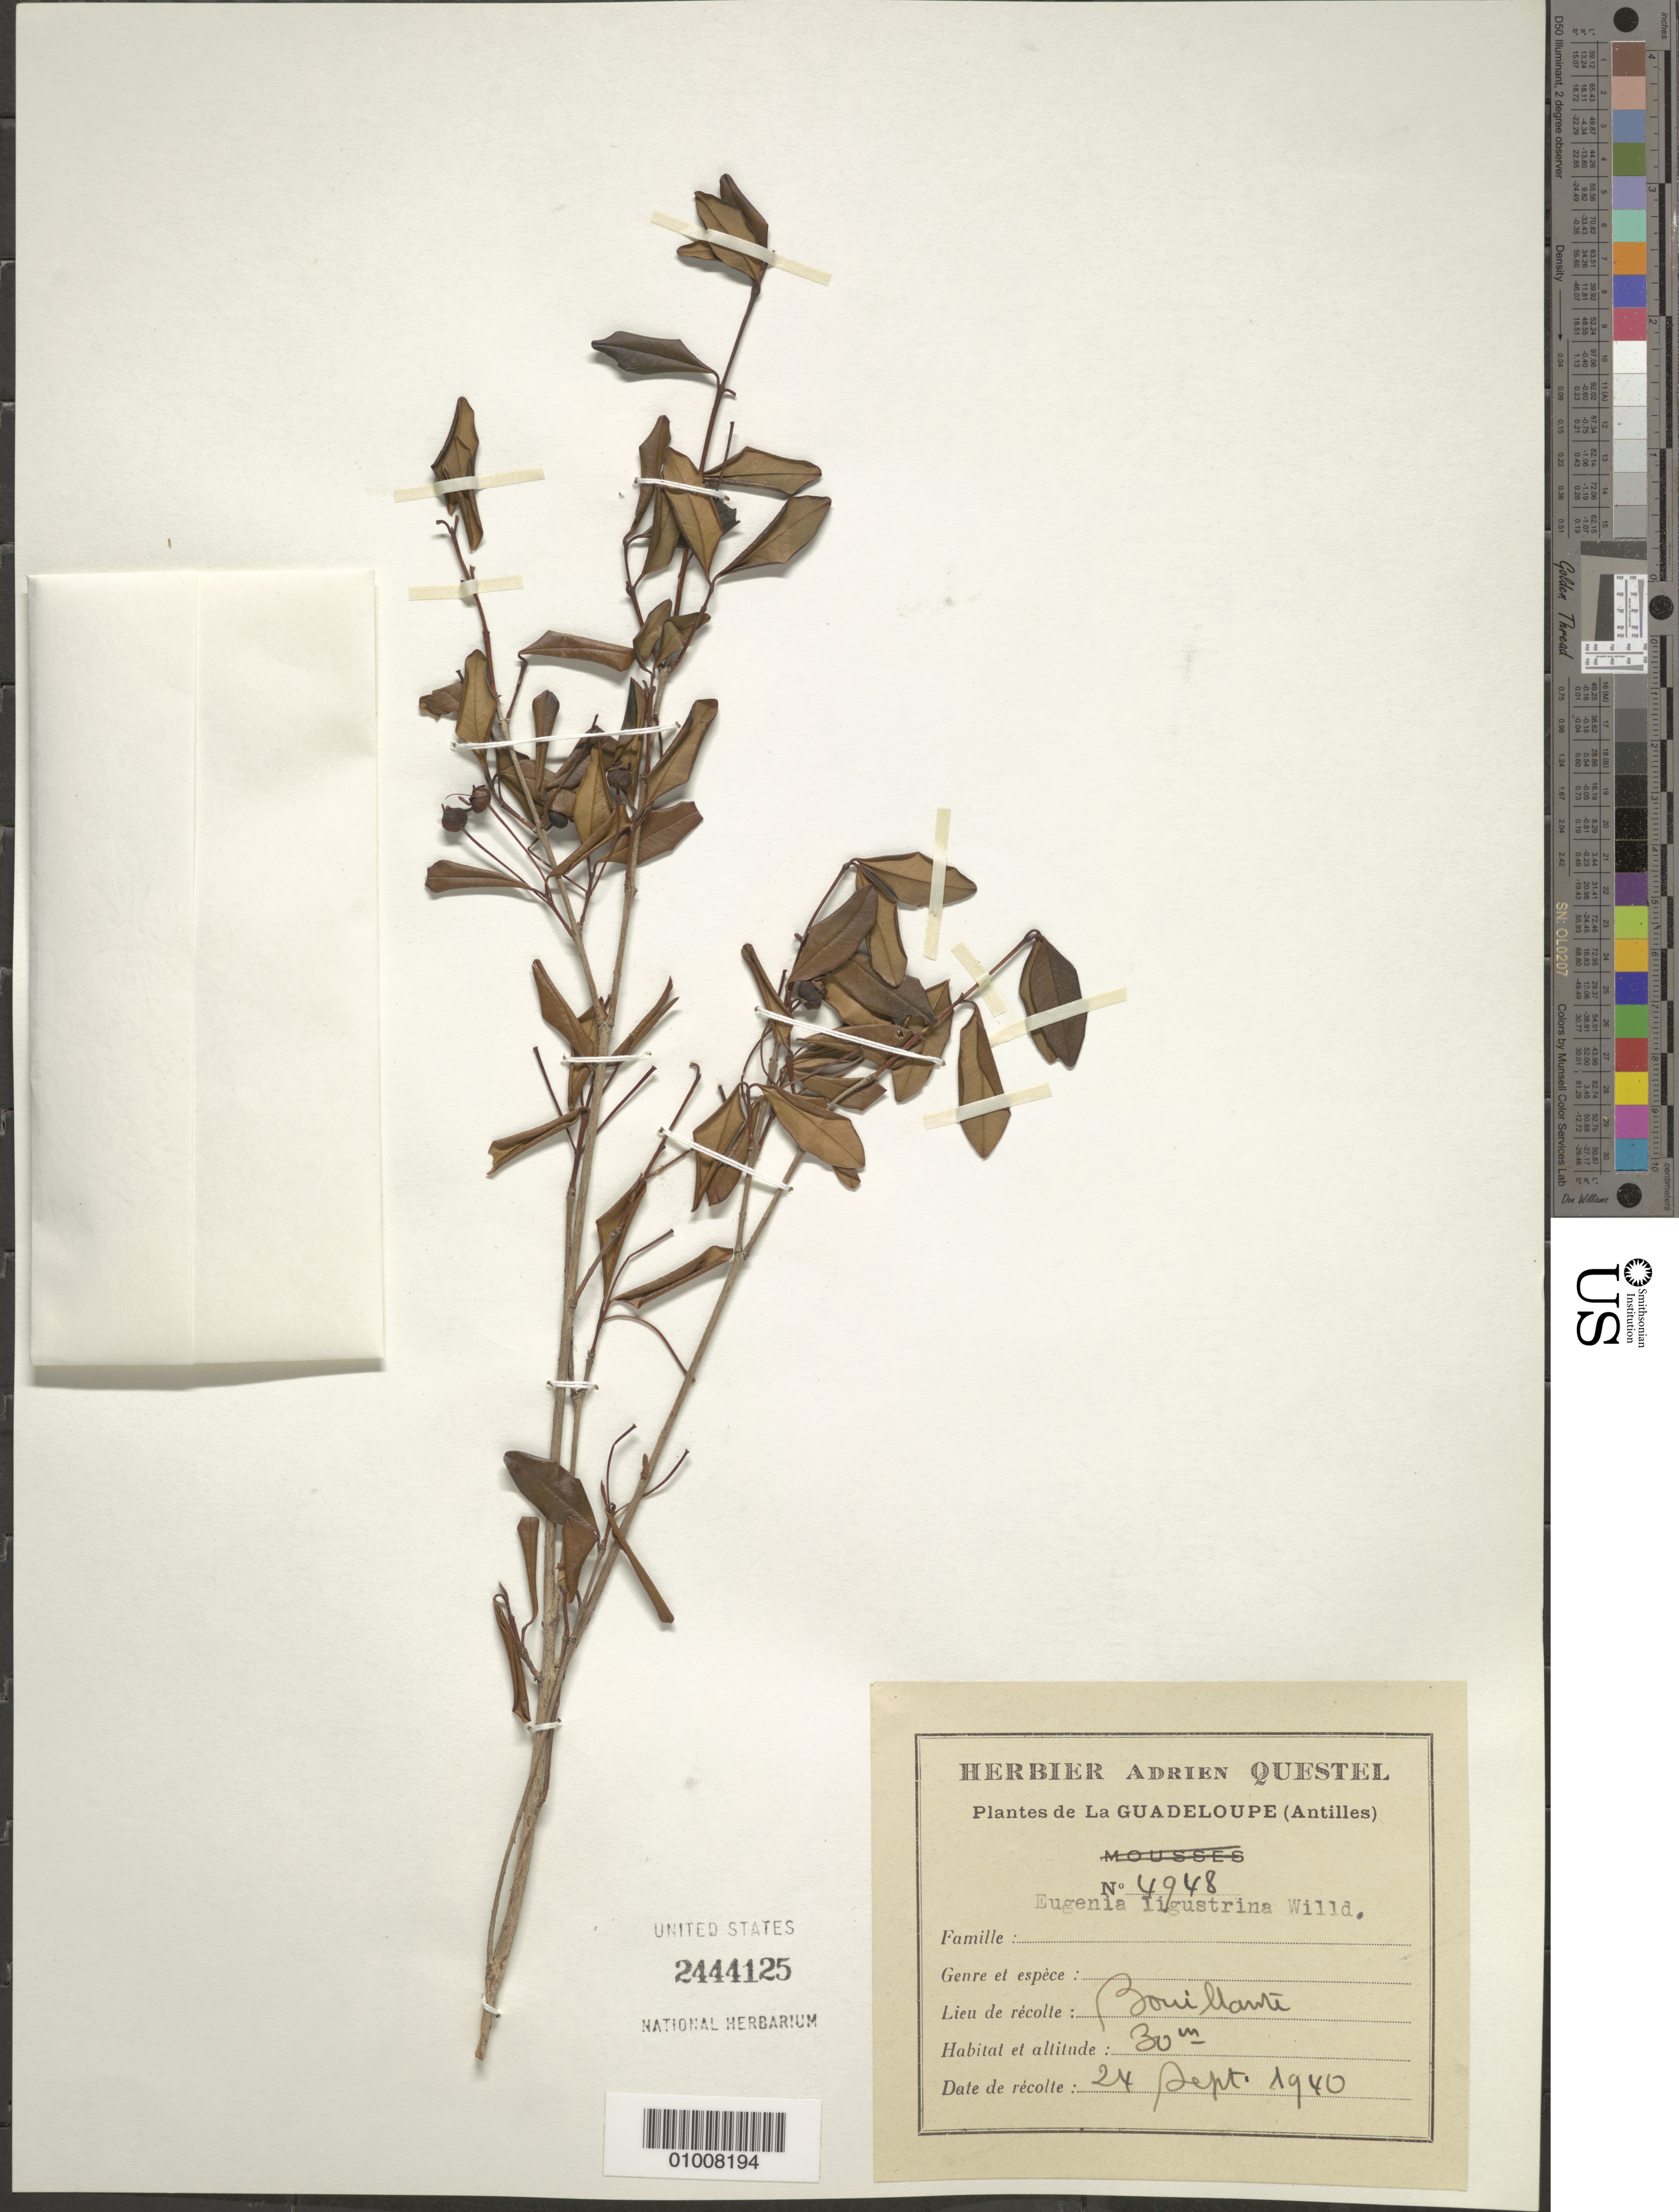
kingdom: Plantae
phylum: Tracheophyta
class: Magnoliopsida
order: Myrtales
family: Myrtaceae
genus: Eugenia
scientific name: Eugenia ligustrina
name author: (Sw.) Willd.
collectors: A. Questel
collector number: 4948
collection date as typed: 24 Sep 1940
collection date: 1940-09-24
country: Guadeloupe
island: Basse Terre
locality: Boni Maute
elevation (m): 30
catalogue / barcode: US 2444125